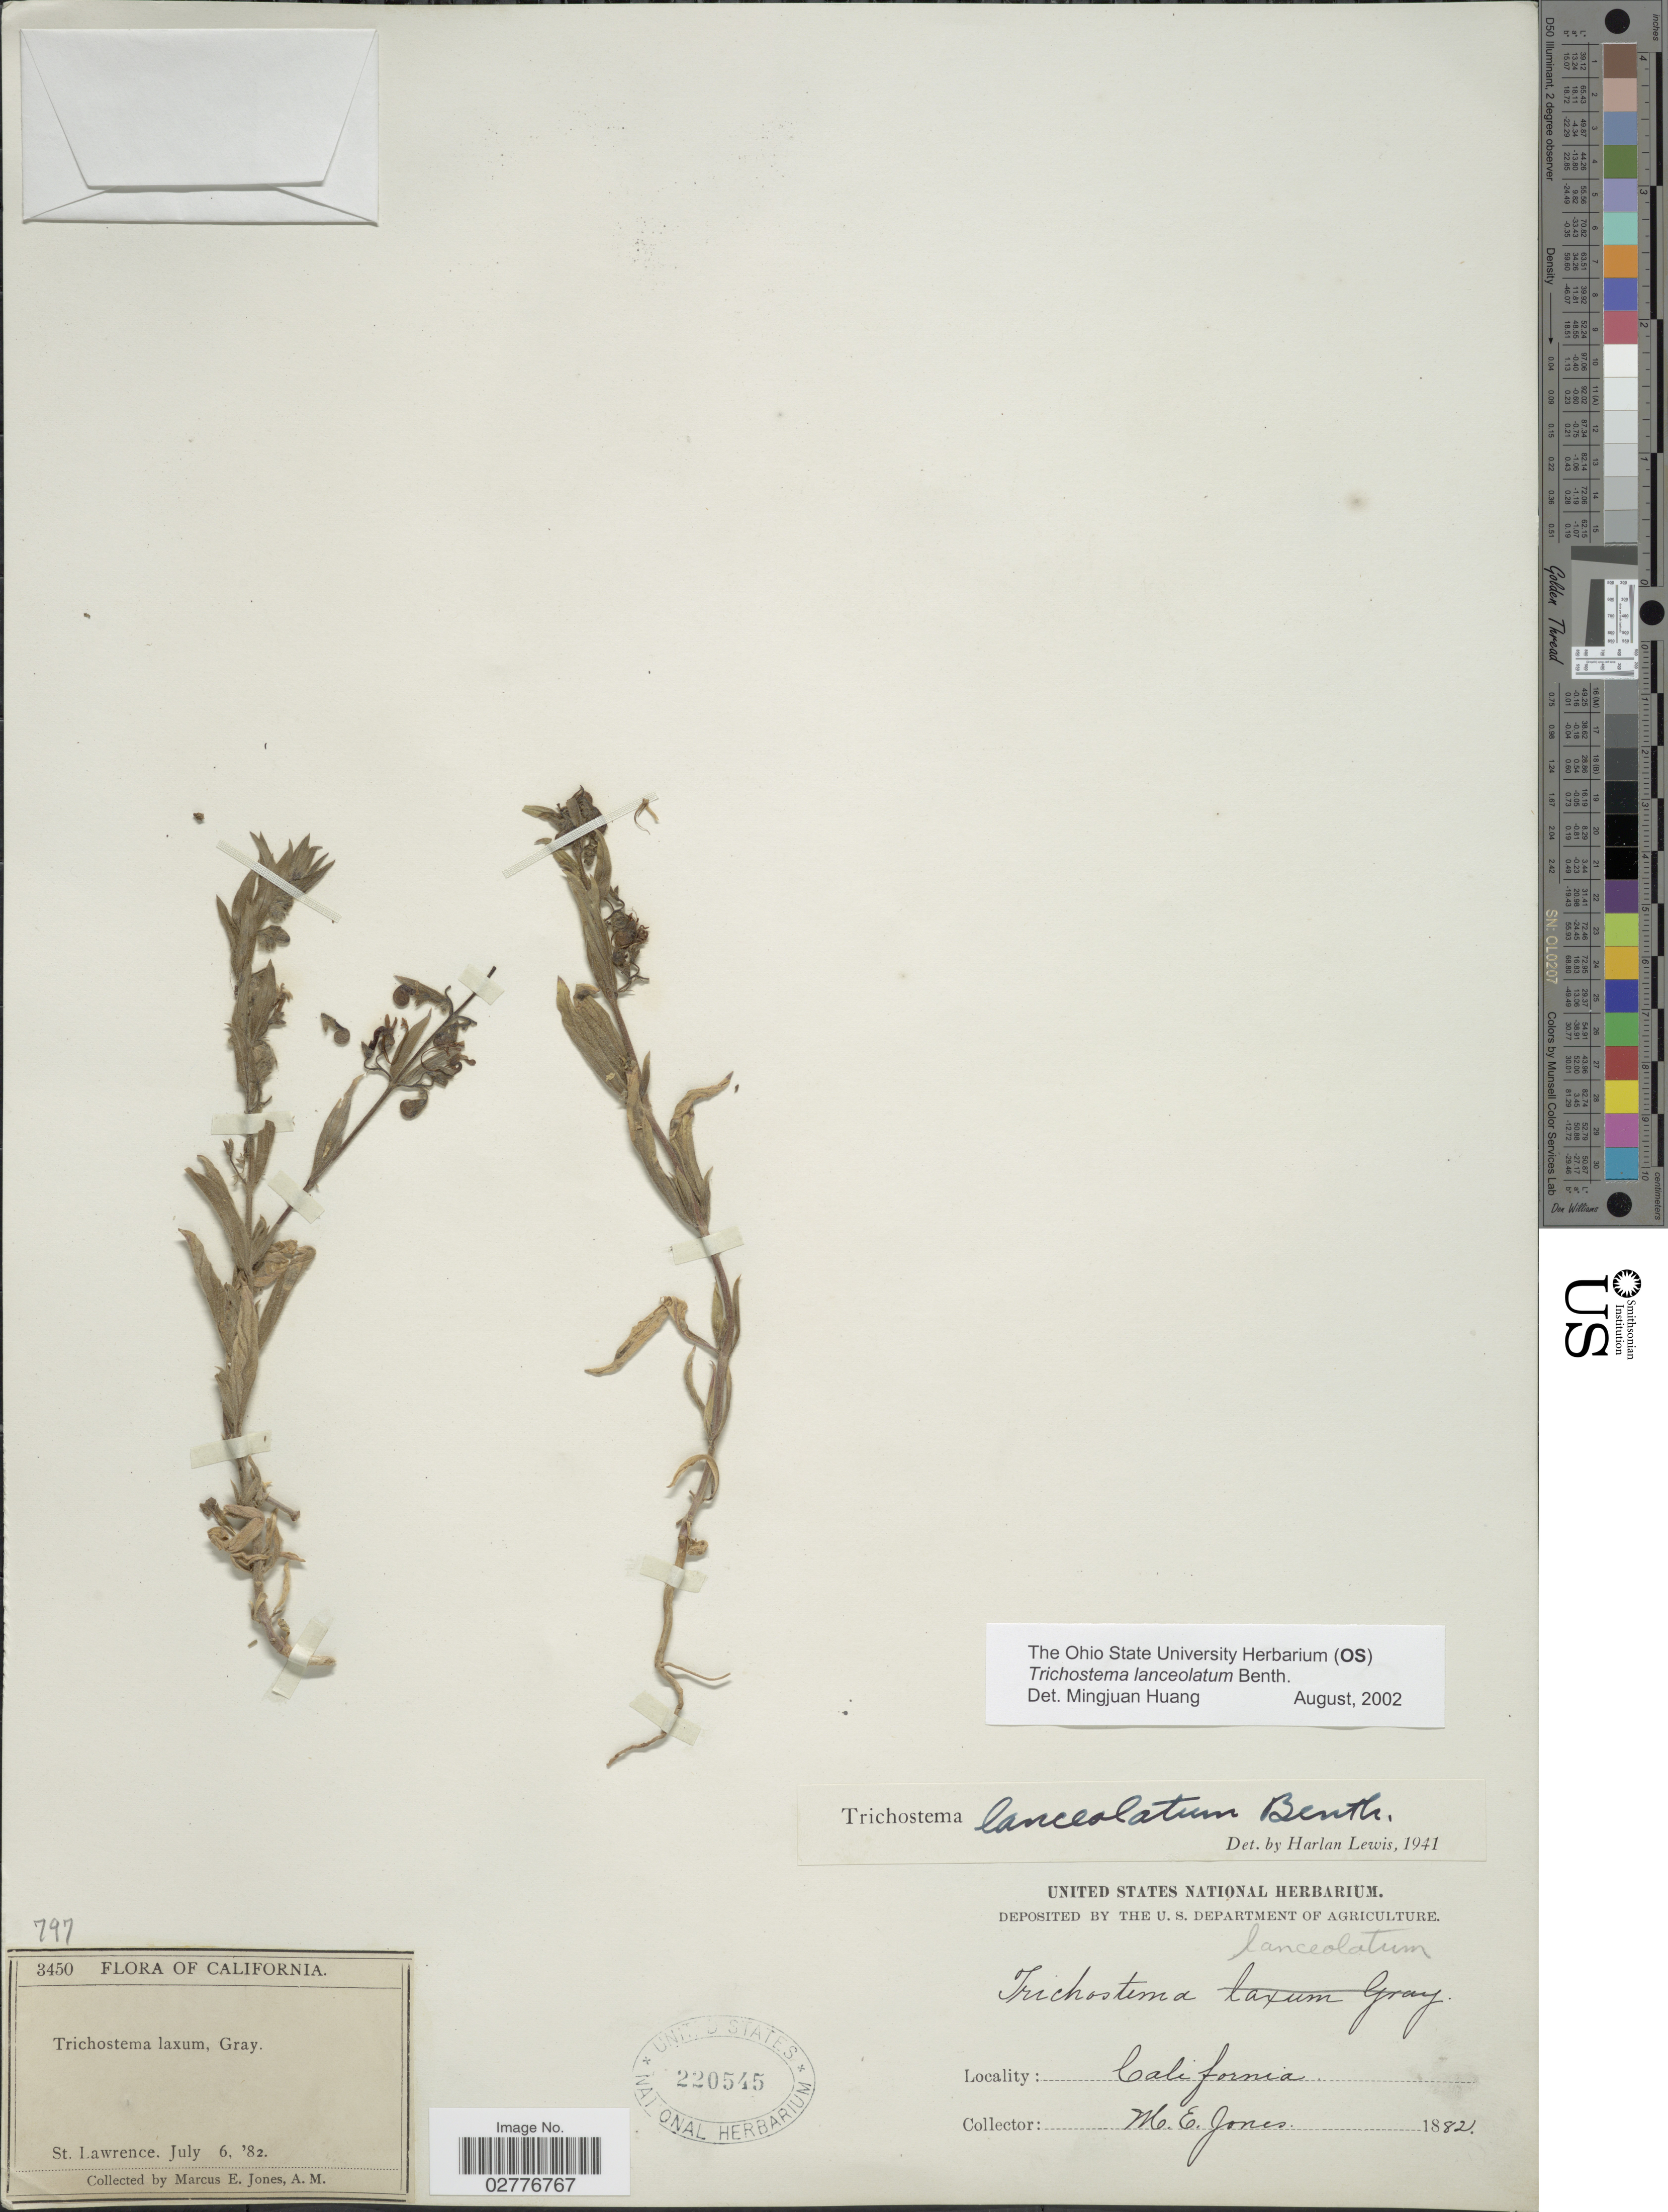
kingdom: Plantae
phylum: Tracheophyta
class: Magnoliopsida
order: Lamiales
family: Lamiaceae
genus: Trichostema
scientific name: Trichostema lanceolatum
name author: Benth.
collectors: M. E. Jones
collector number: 3450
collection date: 1882-07-06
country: United States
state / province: California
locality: St. Lawrence.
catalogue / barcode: US 220545